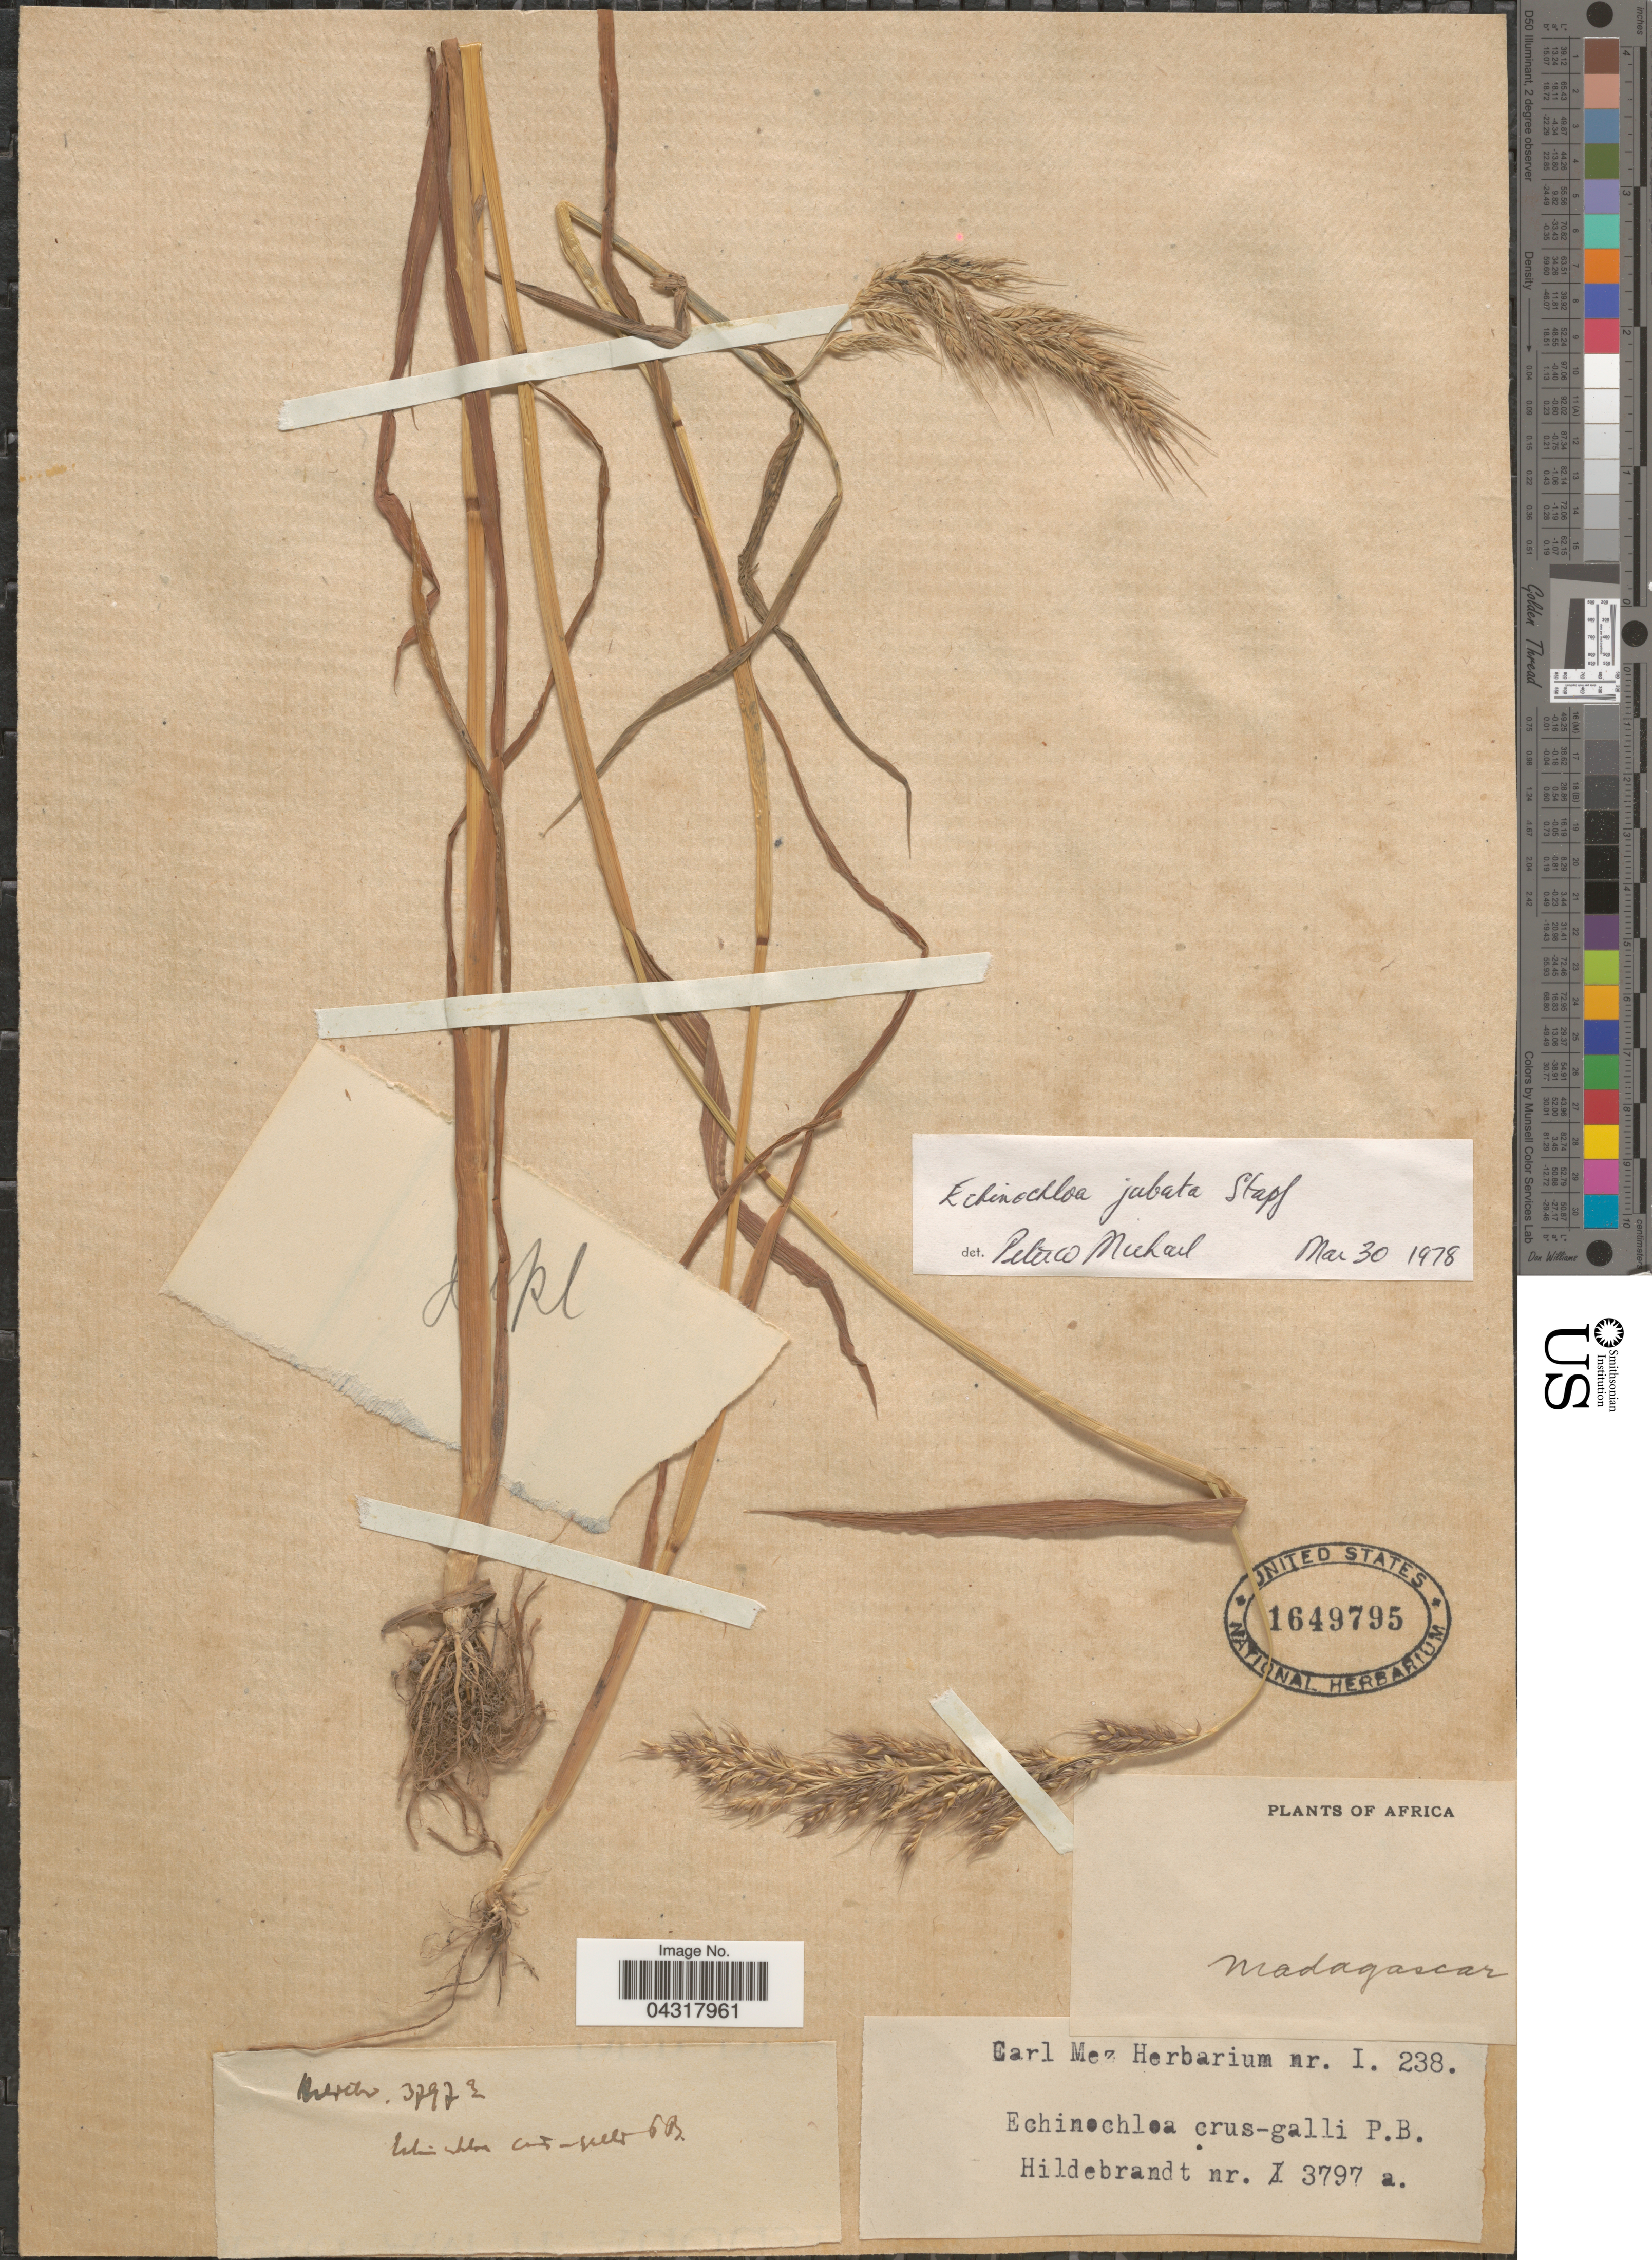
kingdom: Plantae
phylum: Tracheophyta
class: Liliopsida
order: Poales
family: Poaceae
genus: Echinochloa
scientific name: Echinochloa jubata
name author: Stapf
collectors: J. Hildebrandt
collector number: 3797a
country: Madagascar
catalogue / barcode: US 1649795